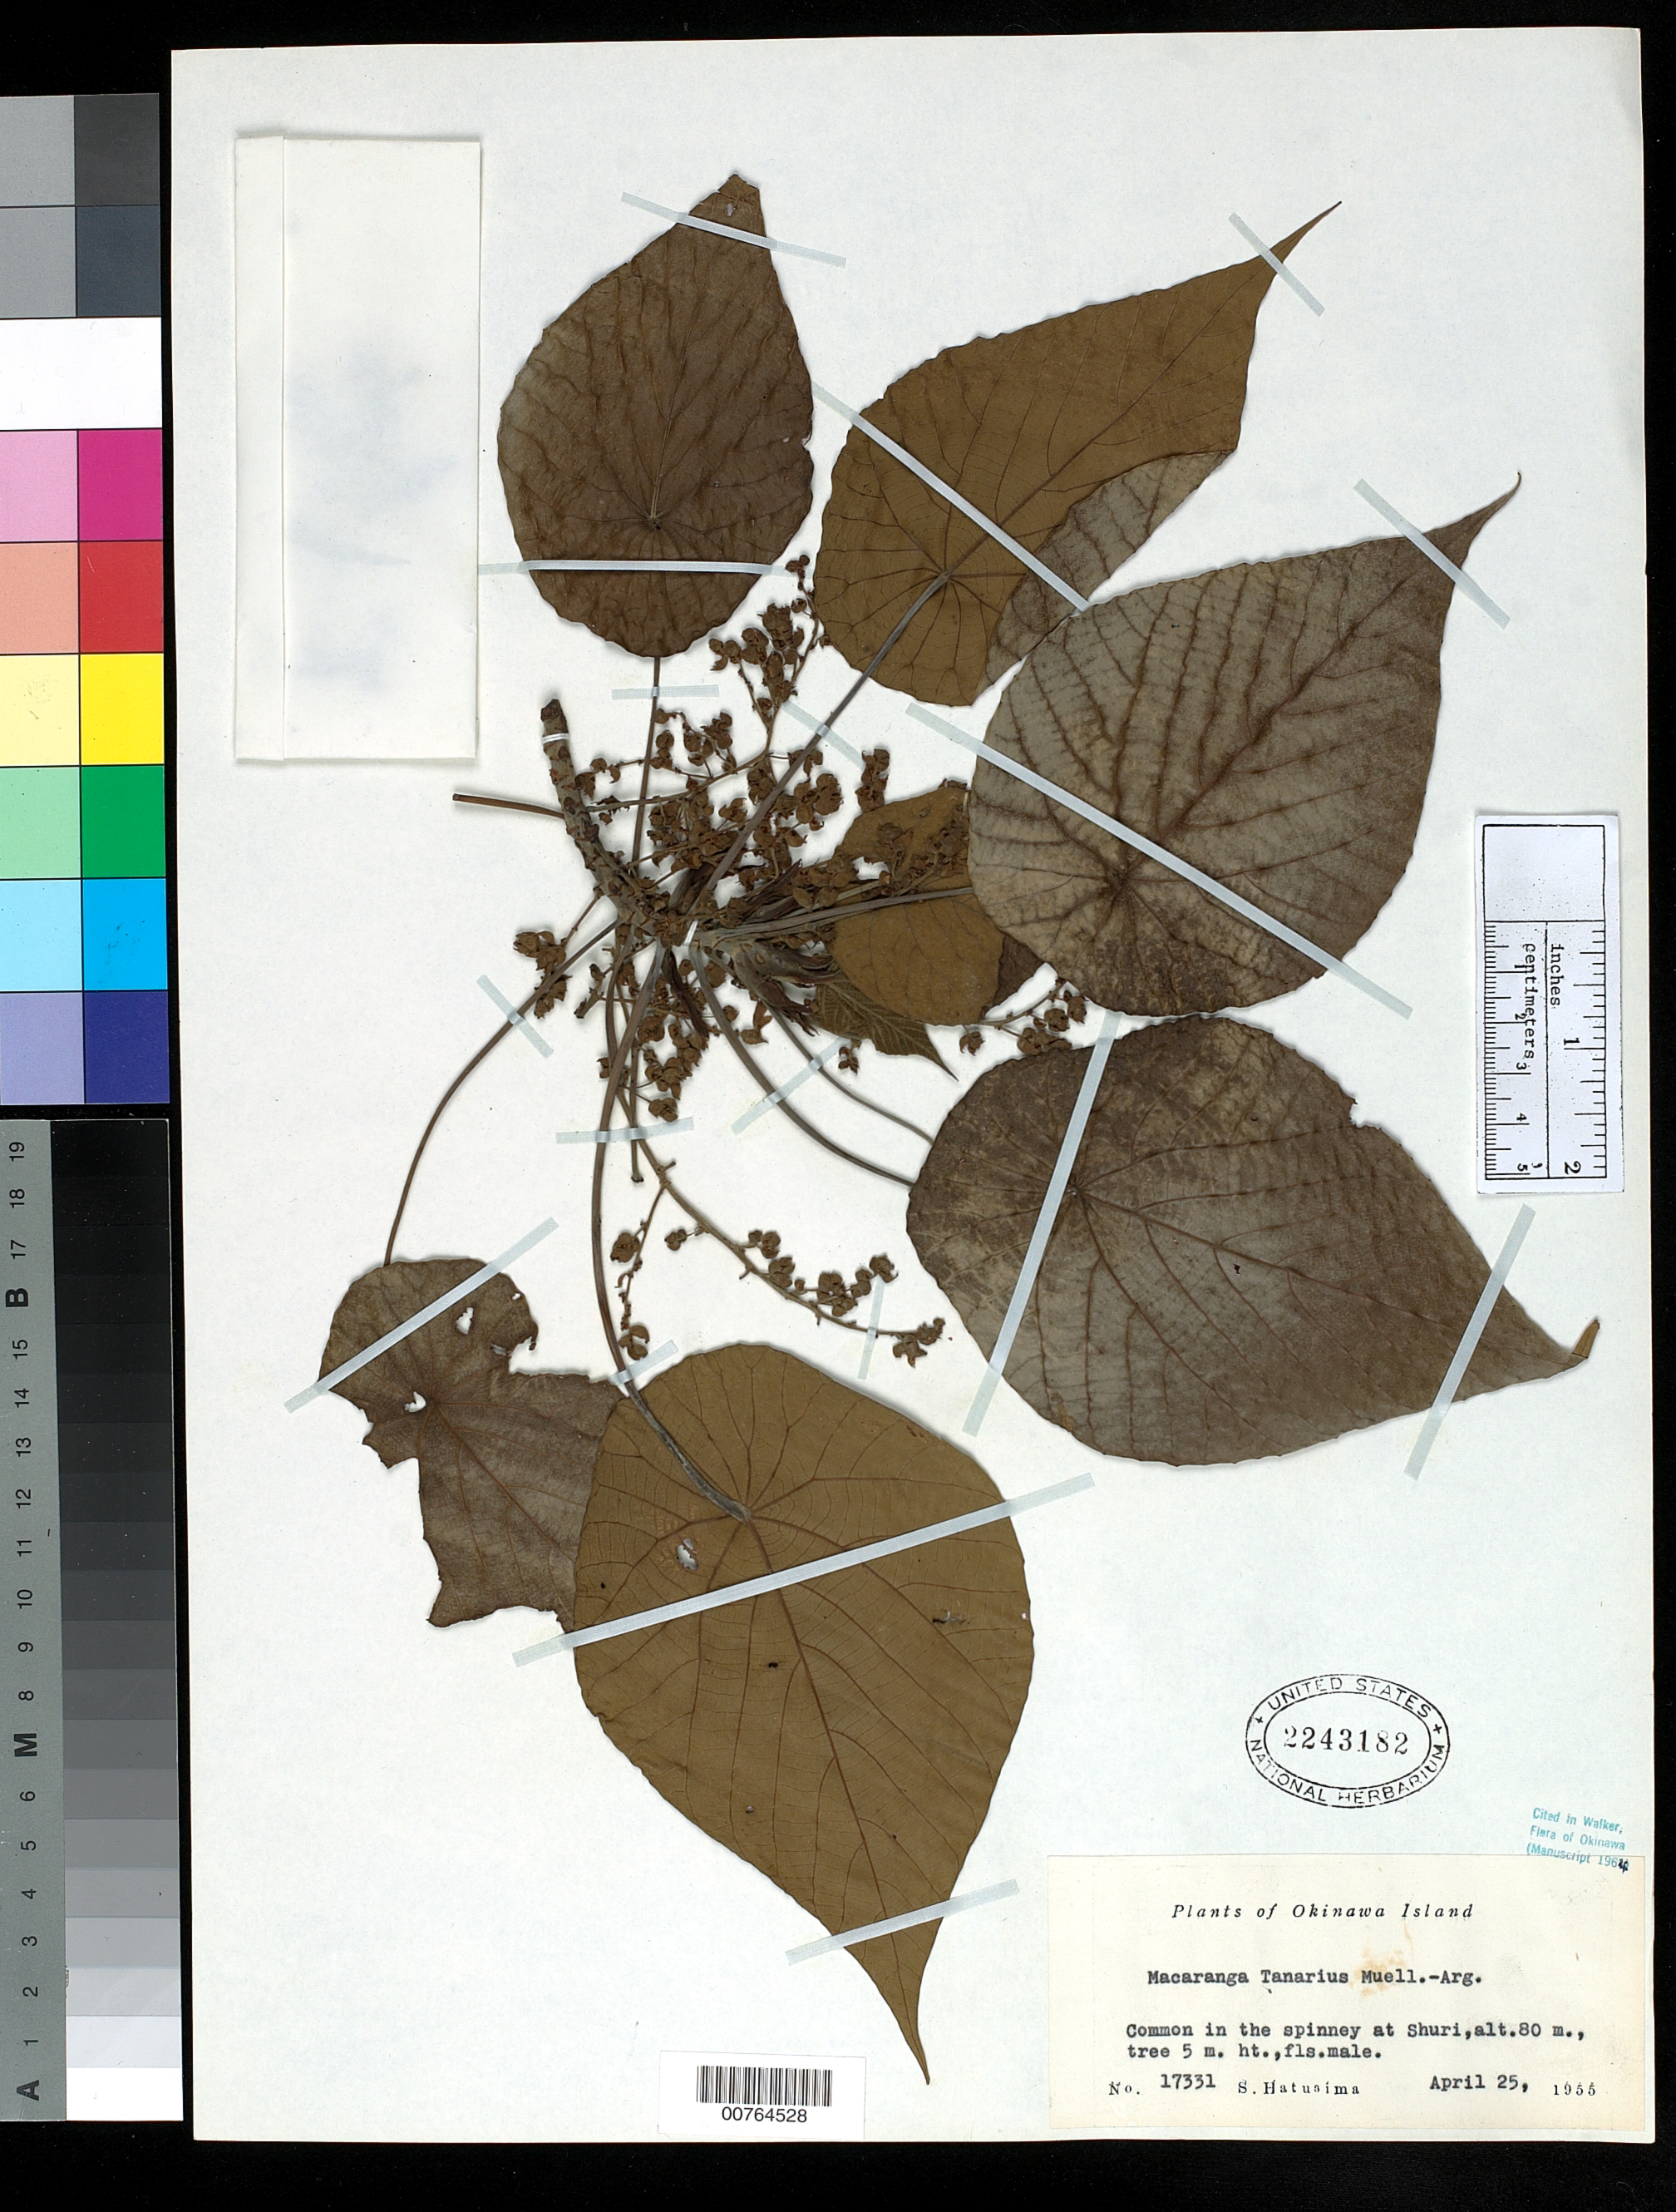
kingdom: Plantae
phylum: Tracheophyta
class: Magnoliopsida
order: Malpighiales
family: Euphorbiaceae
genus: Macaranga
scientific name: Macaranga tanarius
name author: (L.) Müll. Arg.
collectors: S. Hatusima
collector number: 17331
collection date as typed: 25 Apr 1955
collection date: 1955-04-25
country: Japan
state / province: Okinawa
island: Okinawa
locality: Shuri.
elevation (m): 80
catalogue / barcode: US 2243182